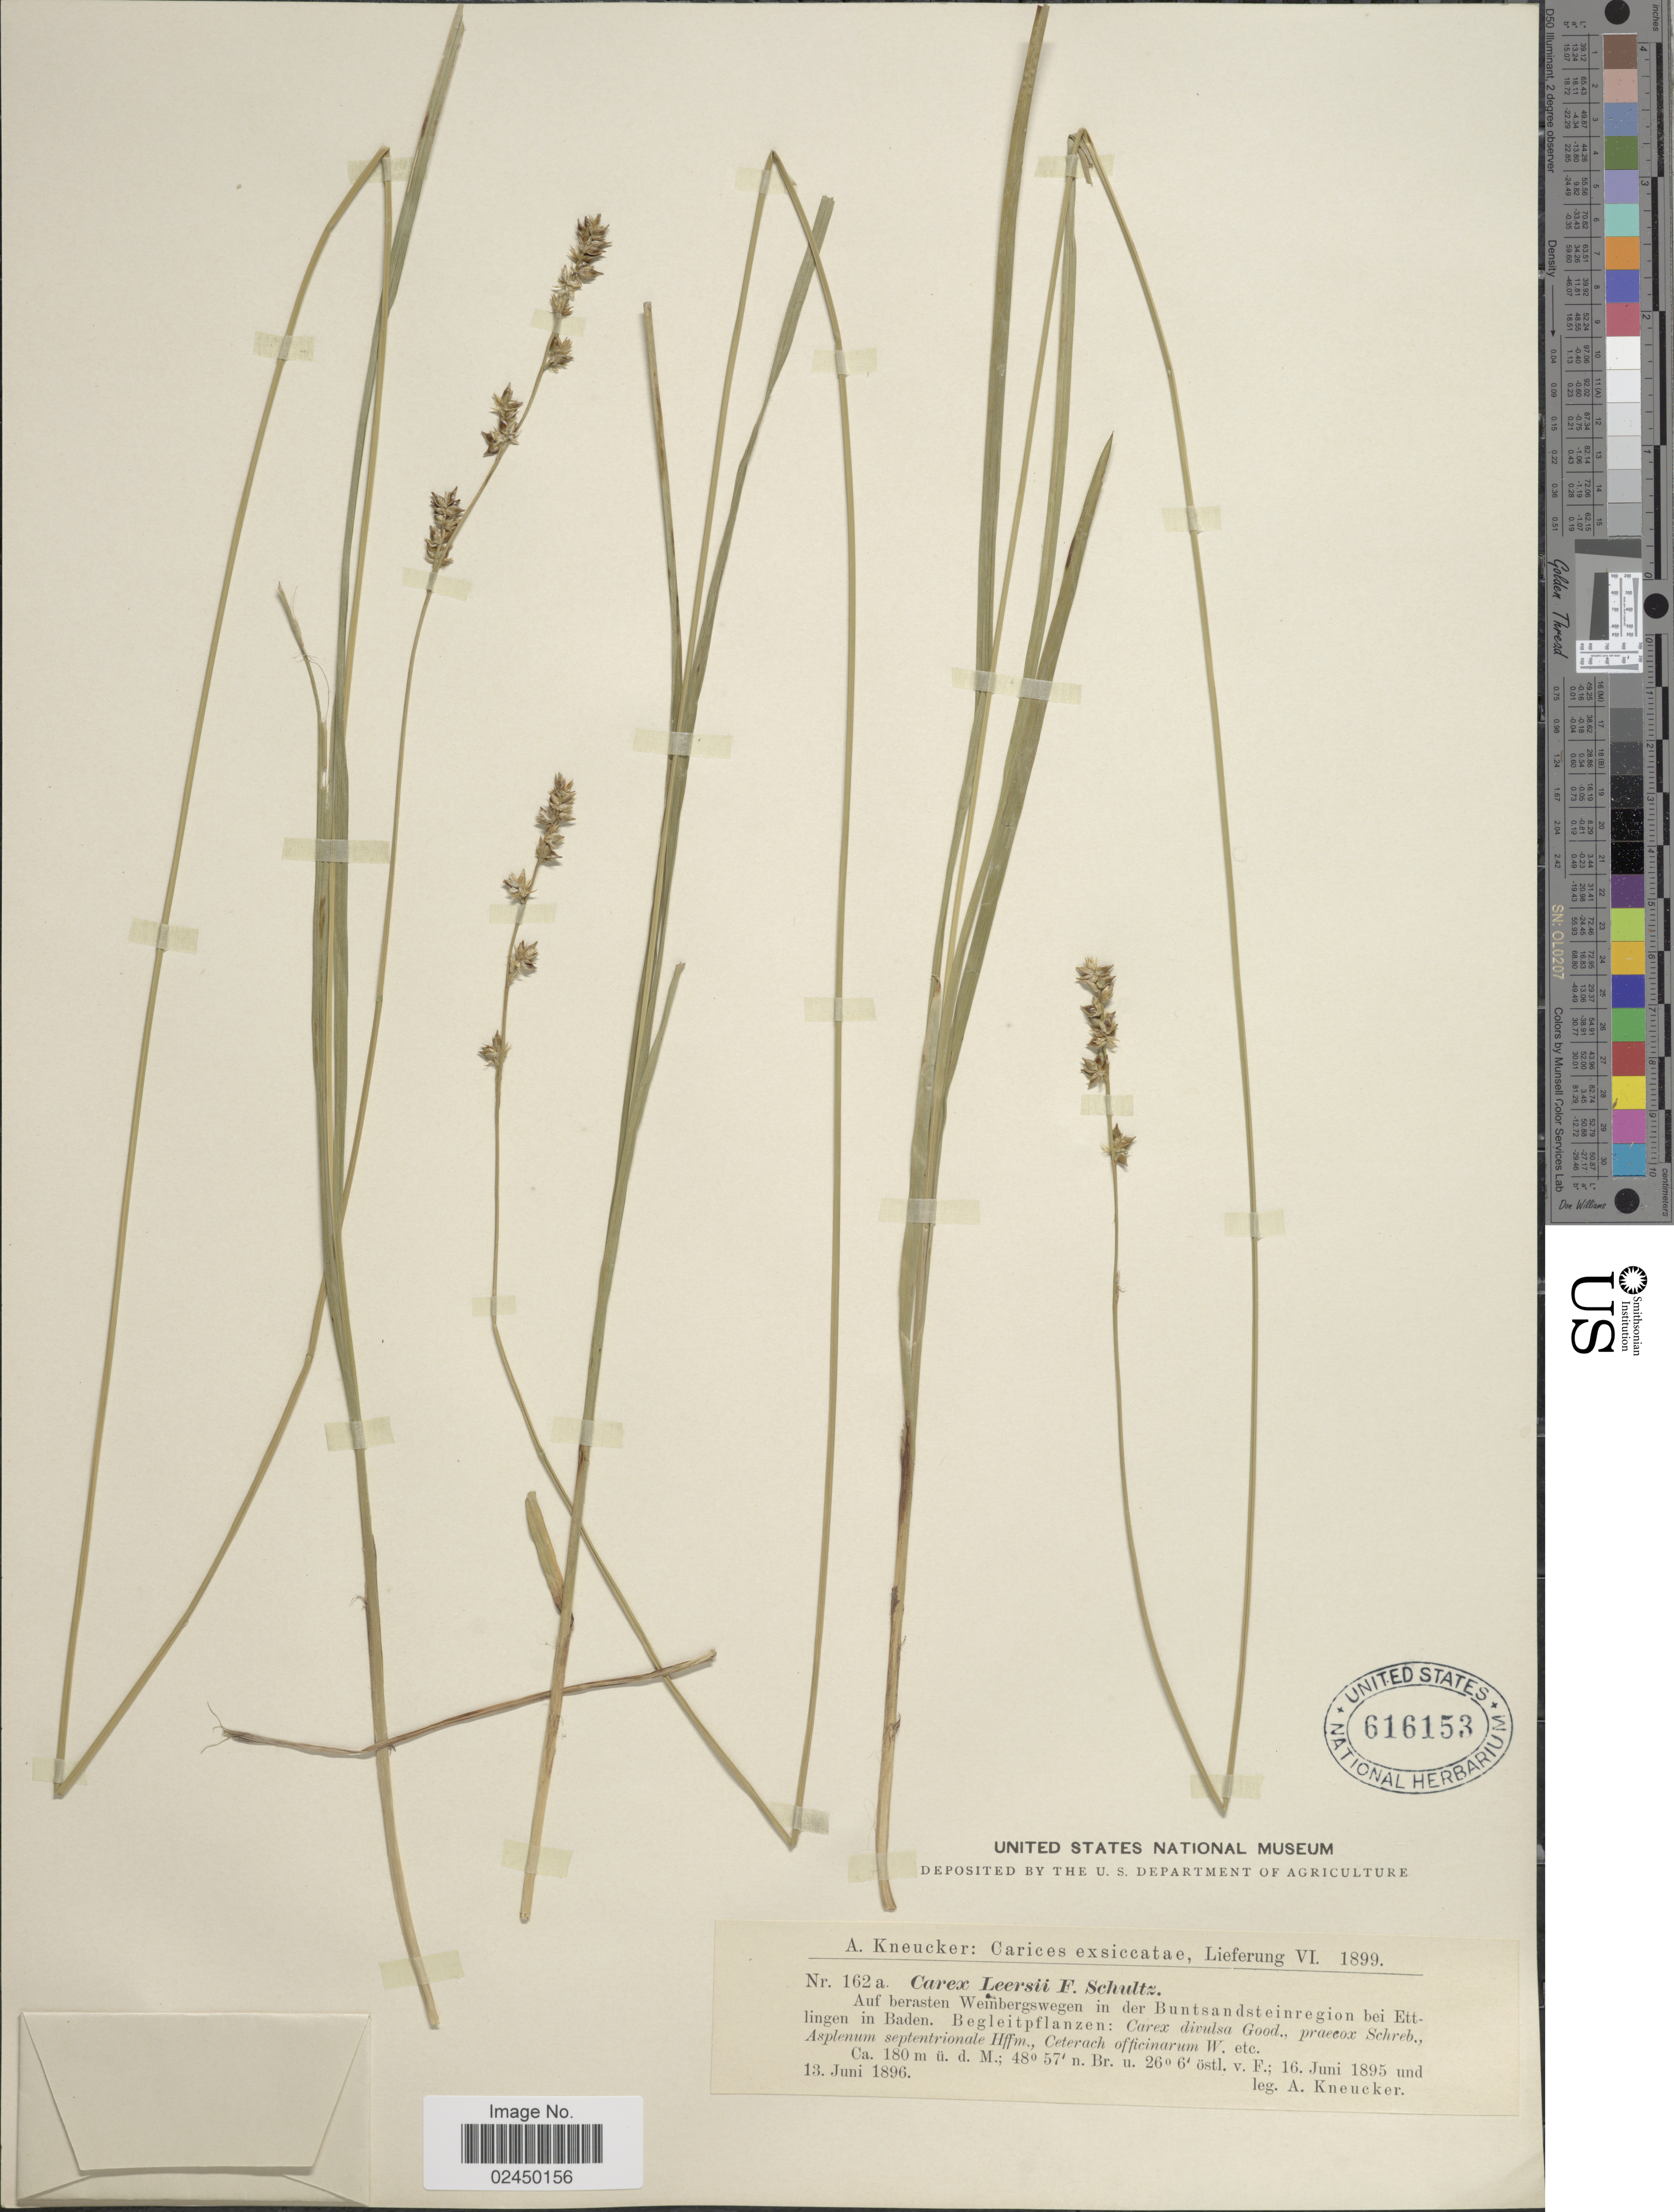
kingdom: Plantae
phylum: Tracheophyta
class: Liliopsida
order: Poales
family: Cyperaceae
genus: Carex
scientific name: Carex leersii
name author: F.W. Schultz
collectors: A. Kneucker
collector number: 162a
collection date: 1895-06-16/1896-06-13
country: Germany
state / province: Baden-Württemberg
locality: Auf berasten Weinbergswegen in der Buntsansteinregion bei Ettlingen in Baden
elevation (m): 180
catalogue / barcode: US 616153